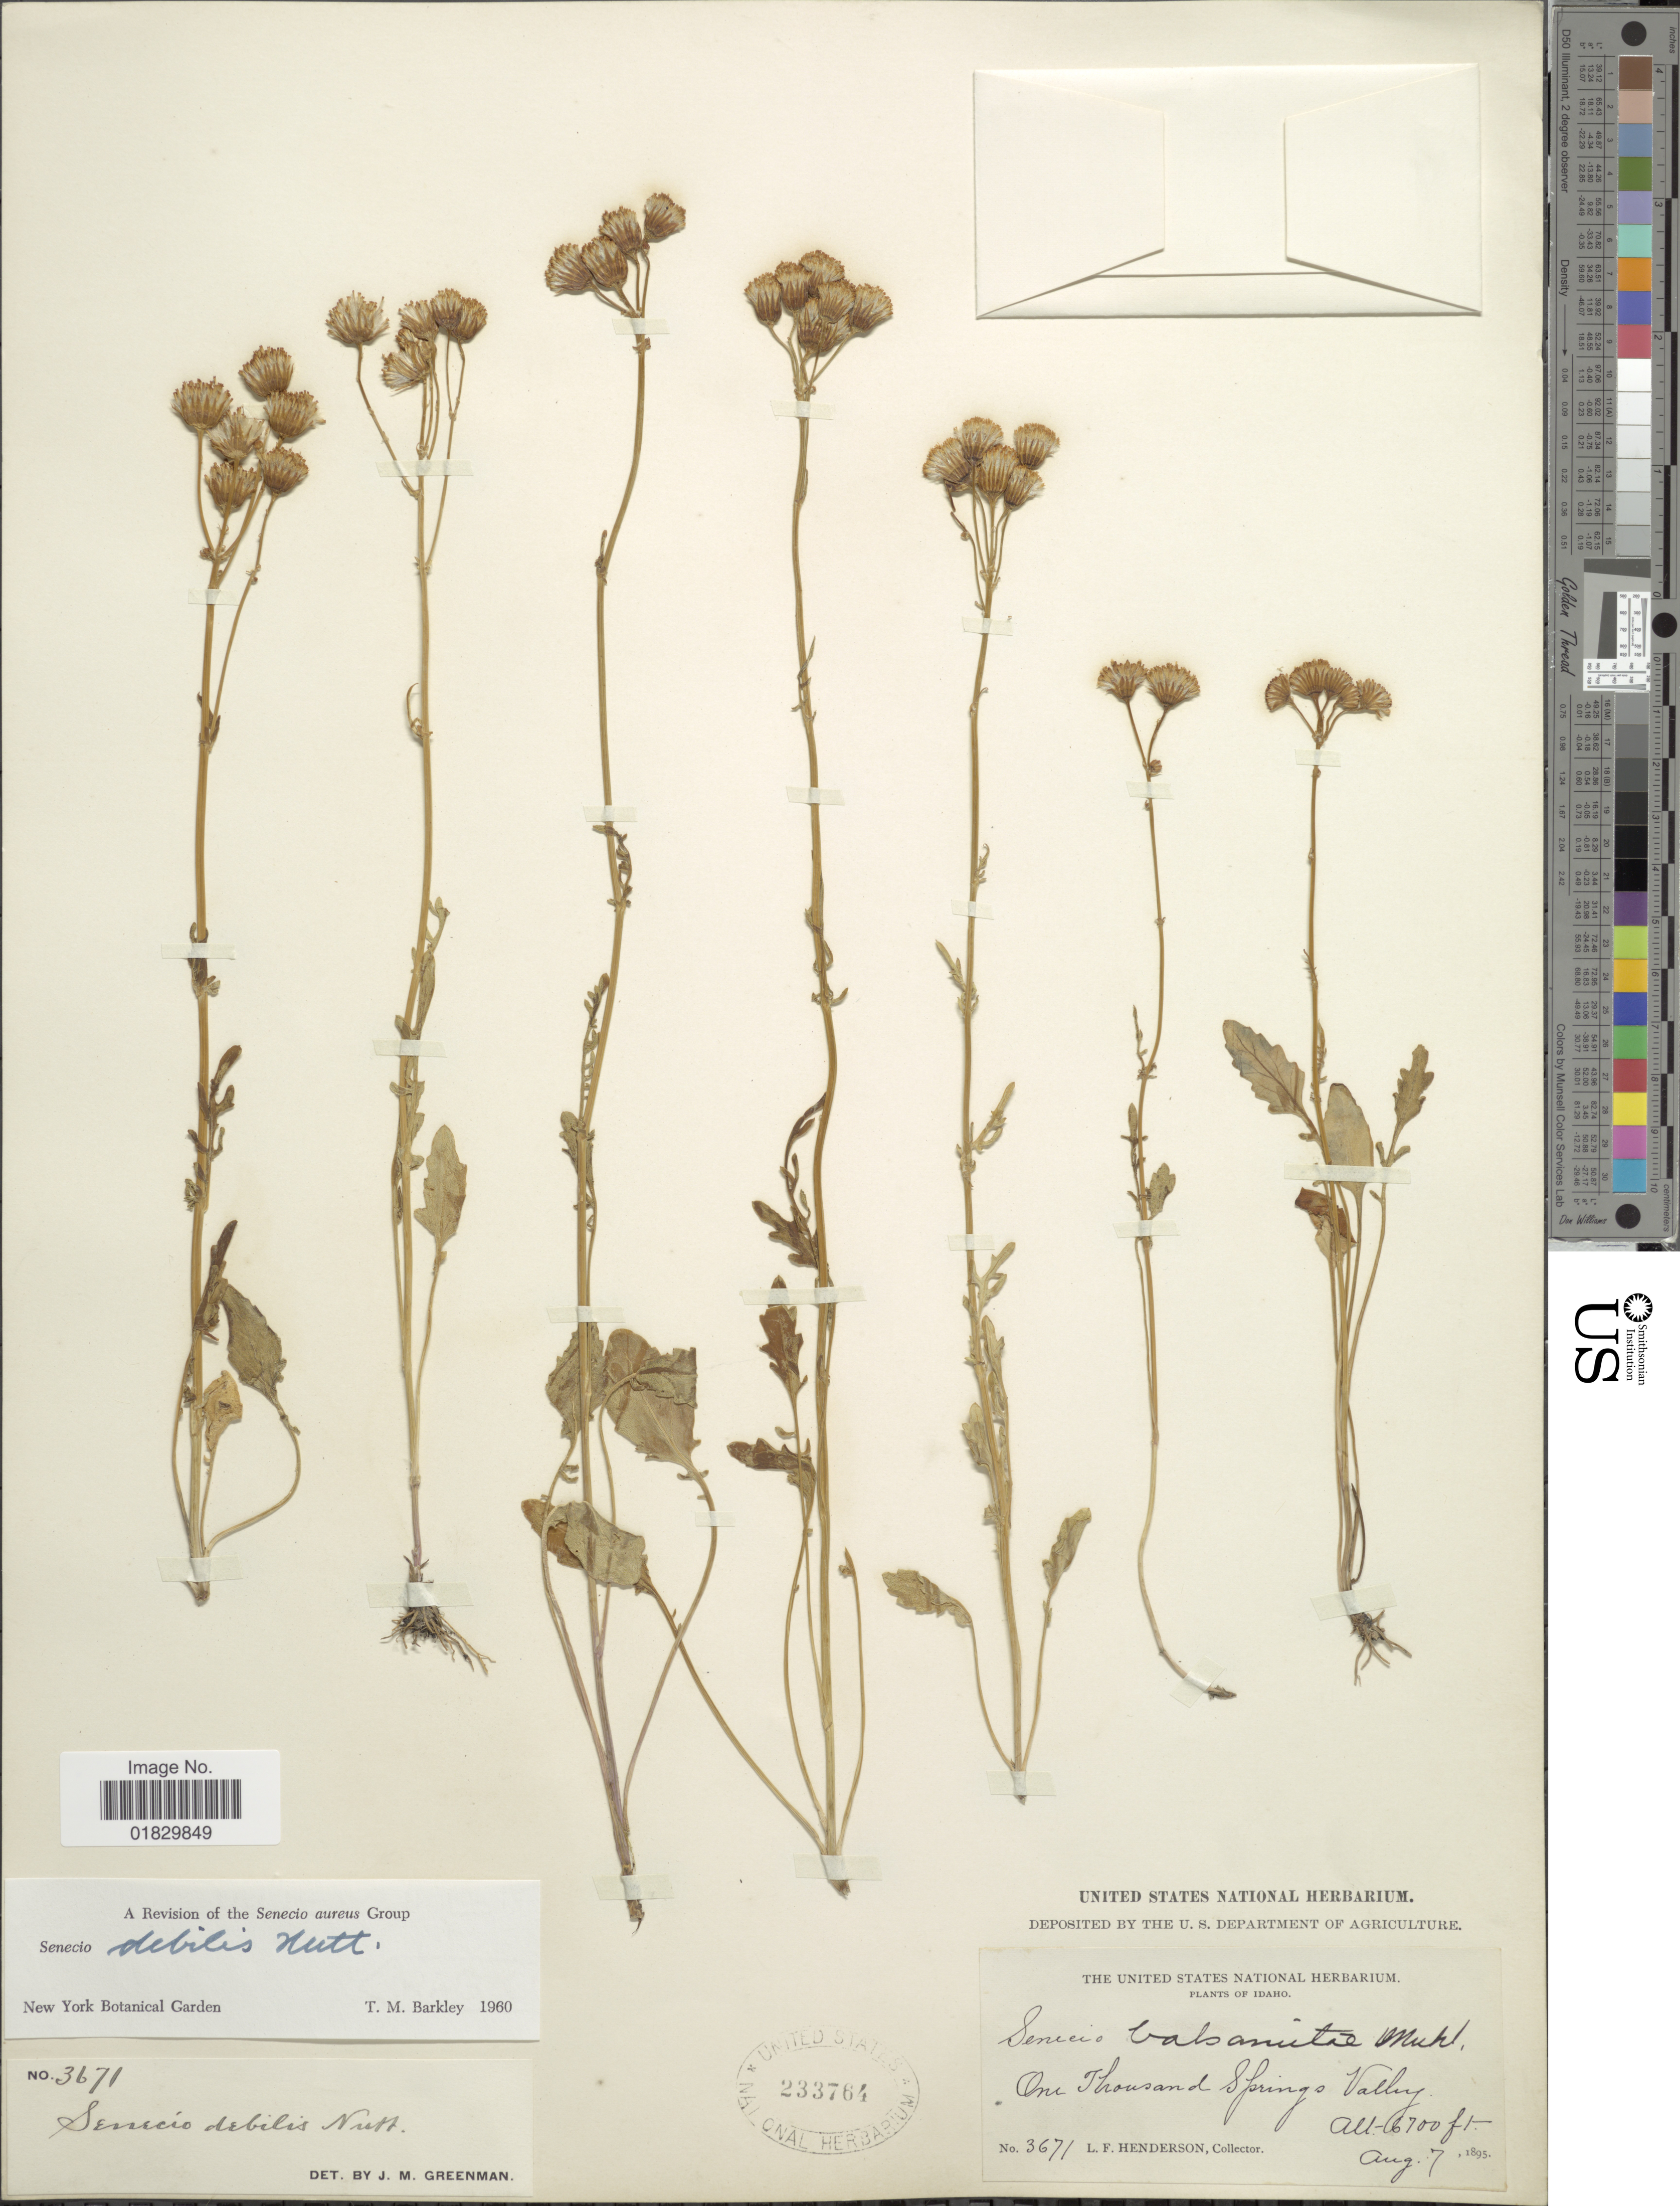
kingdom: Plantae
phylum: Tracheophyta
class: Magnoliopsida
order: Asterales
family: Asteraceae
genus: Packera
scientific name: Packera debilis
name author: (Nutt.) W.A. Weber & Á. Löve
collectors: L. Henderson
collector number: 3671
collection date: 1895-08-07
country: United States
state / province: Idaho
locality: One Thousand Springs Valley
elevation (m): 2042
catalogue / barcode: US 233764